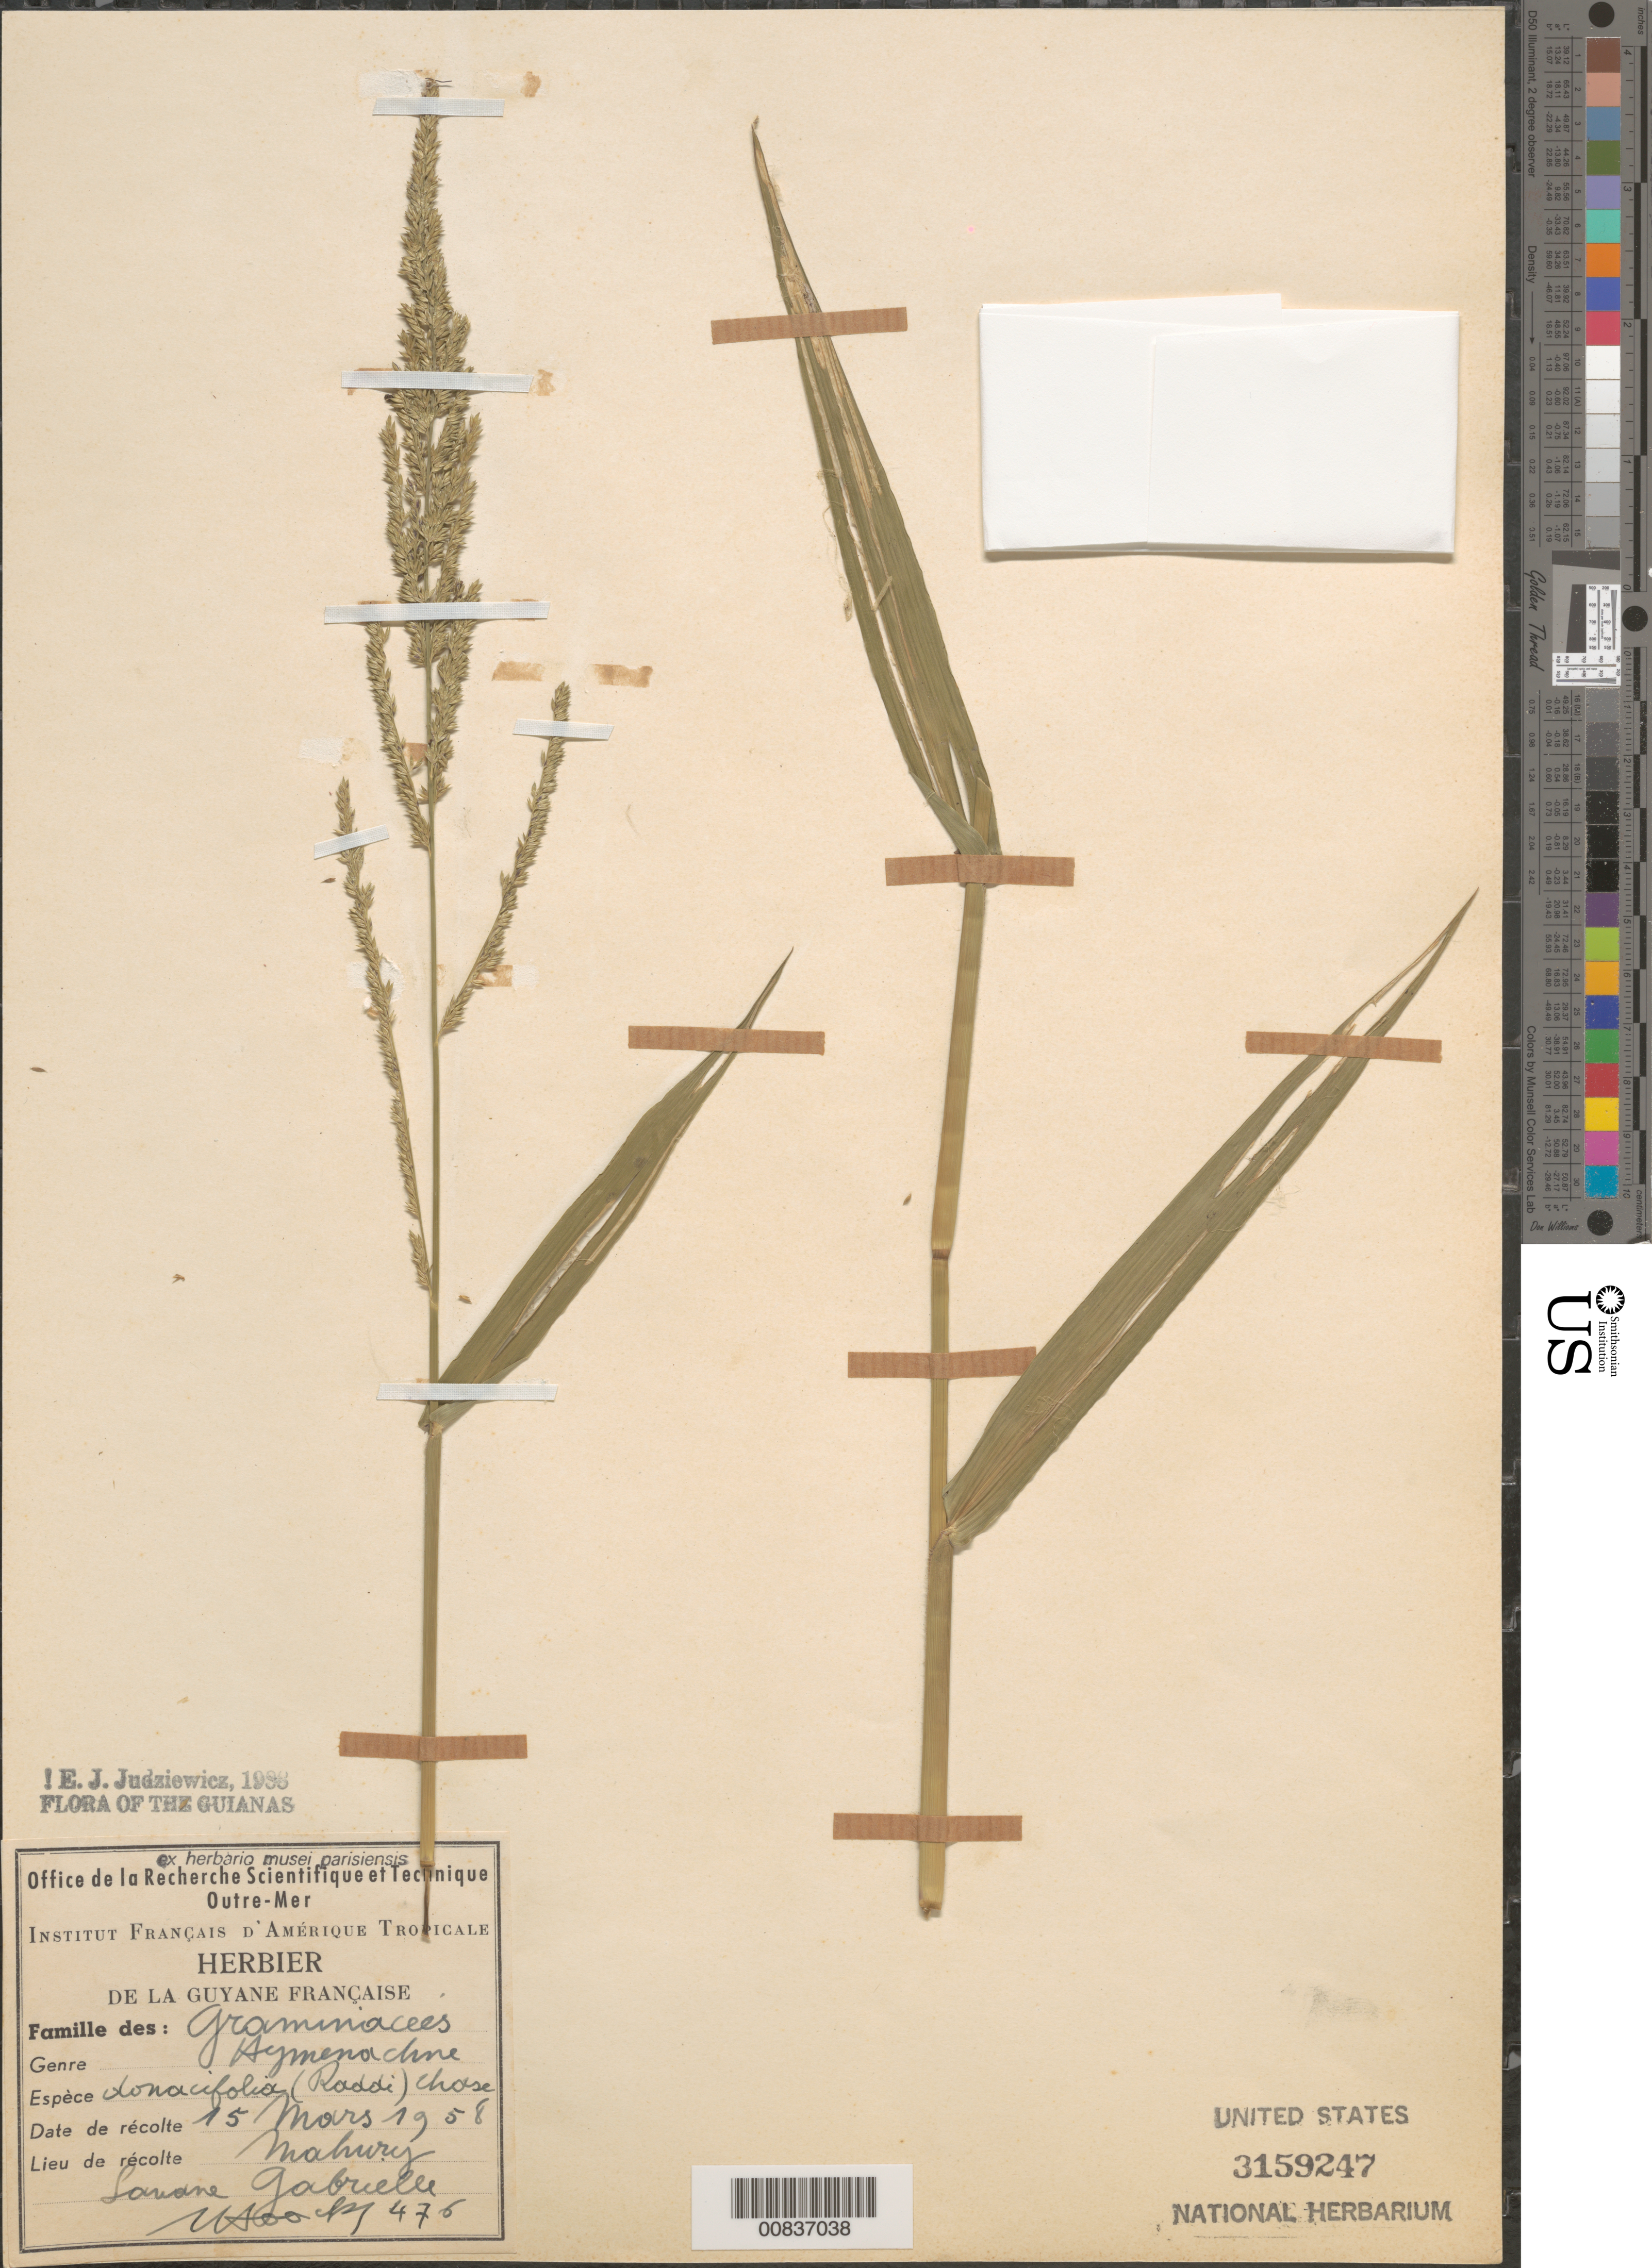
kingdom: Plantae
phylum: Tracheophyta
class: Liliopsida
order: Poales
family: Poaceae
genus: Hymenachne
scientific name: Hymenachne donacifolia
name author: (Raddi) Chase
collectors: J. Hoock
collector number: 476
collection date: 1958-03-15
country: French Guiana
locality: The Guianas. Guyane Française. Mahury. Savane Gabrielle.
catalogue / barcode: US 3159247